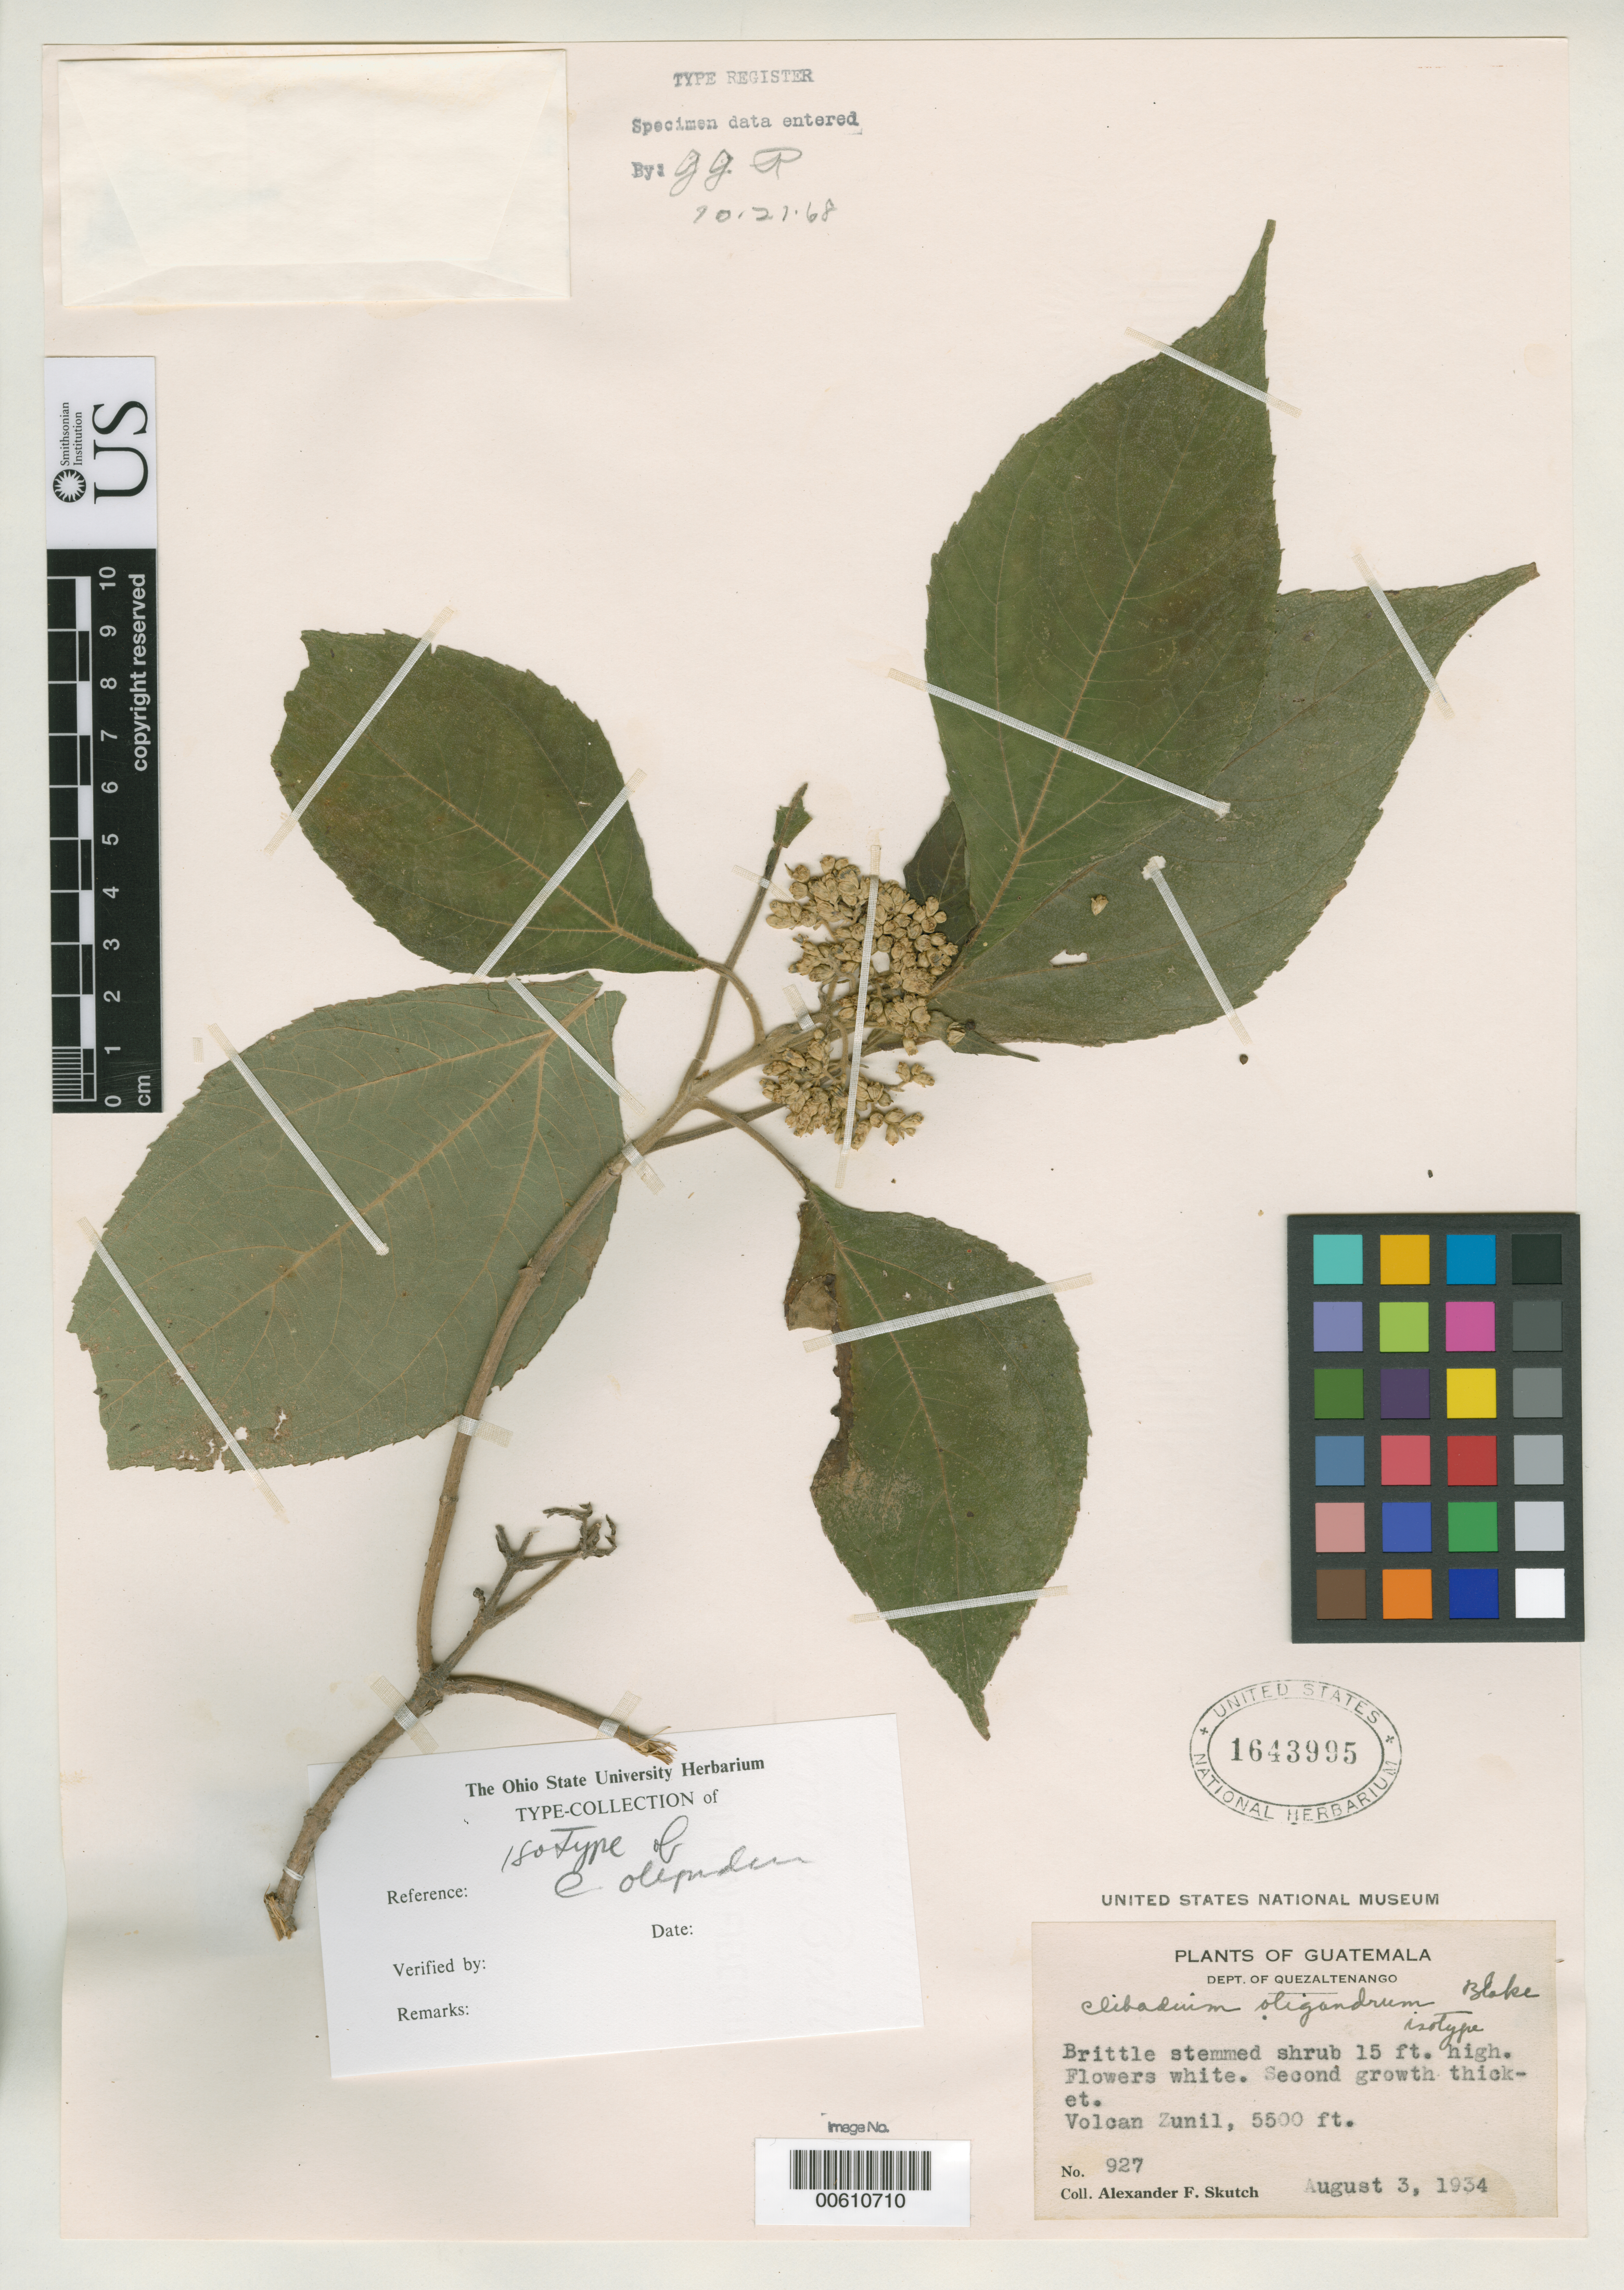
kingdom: Plantae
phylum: Tracheophyta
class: Magnoliopsida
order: Asterales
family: Asteraceae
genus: Clibadium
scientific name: Clibadium oligandrum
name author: S.F. Blake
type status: Isotype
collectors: A. F. Skutch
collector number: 927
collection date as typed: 03 Aug 1934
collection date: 1934-08-03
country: Guatemala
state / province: Quetzaltenango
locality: Volcan Zunil; alt. 5500 ft.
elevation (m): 1675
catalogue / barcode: US 1643995